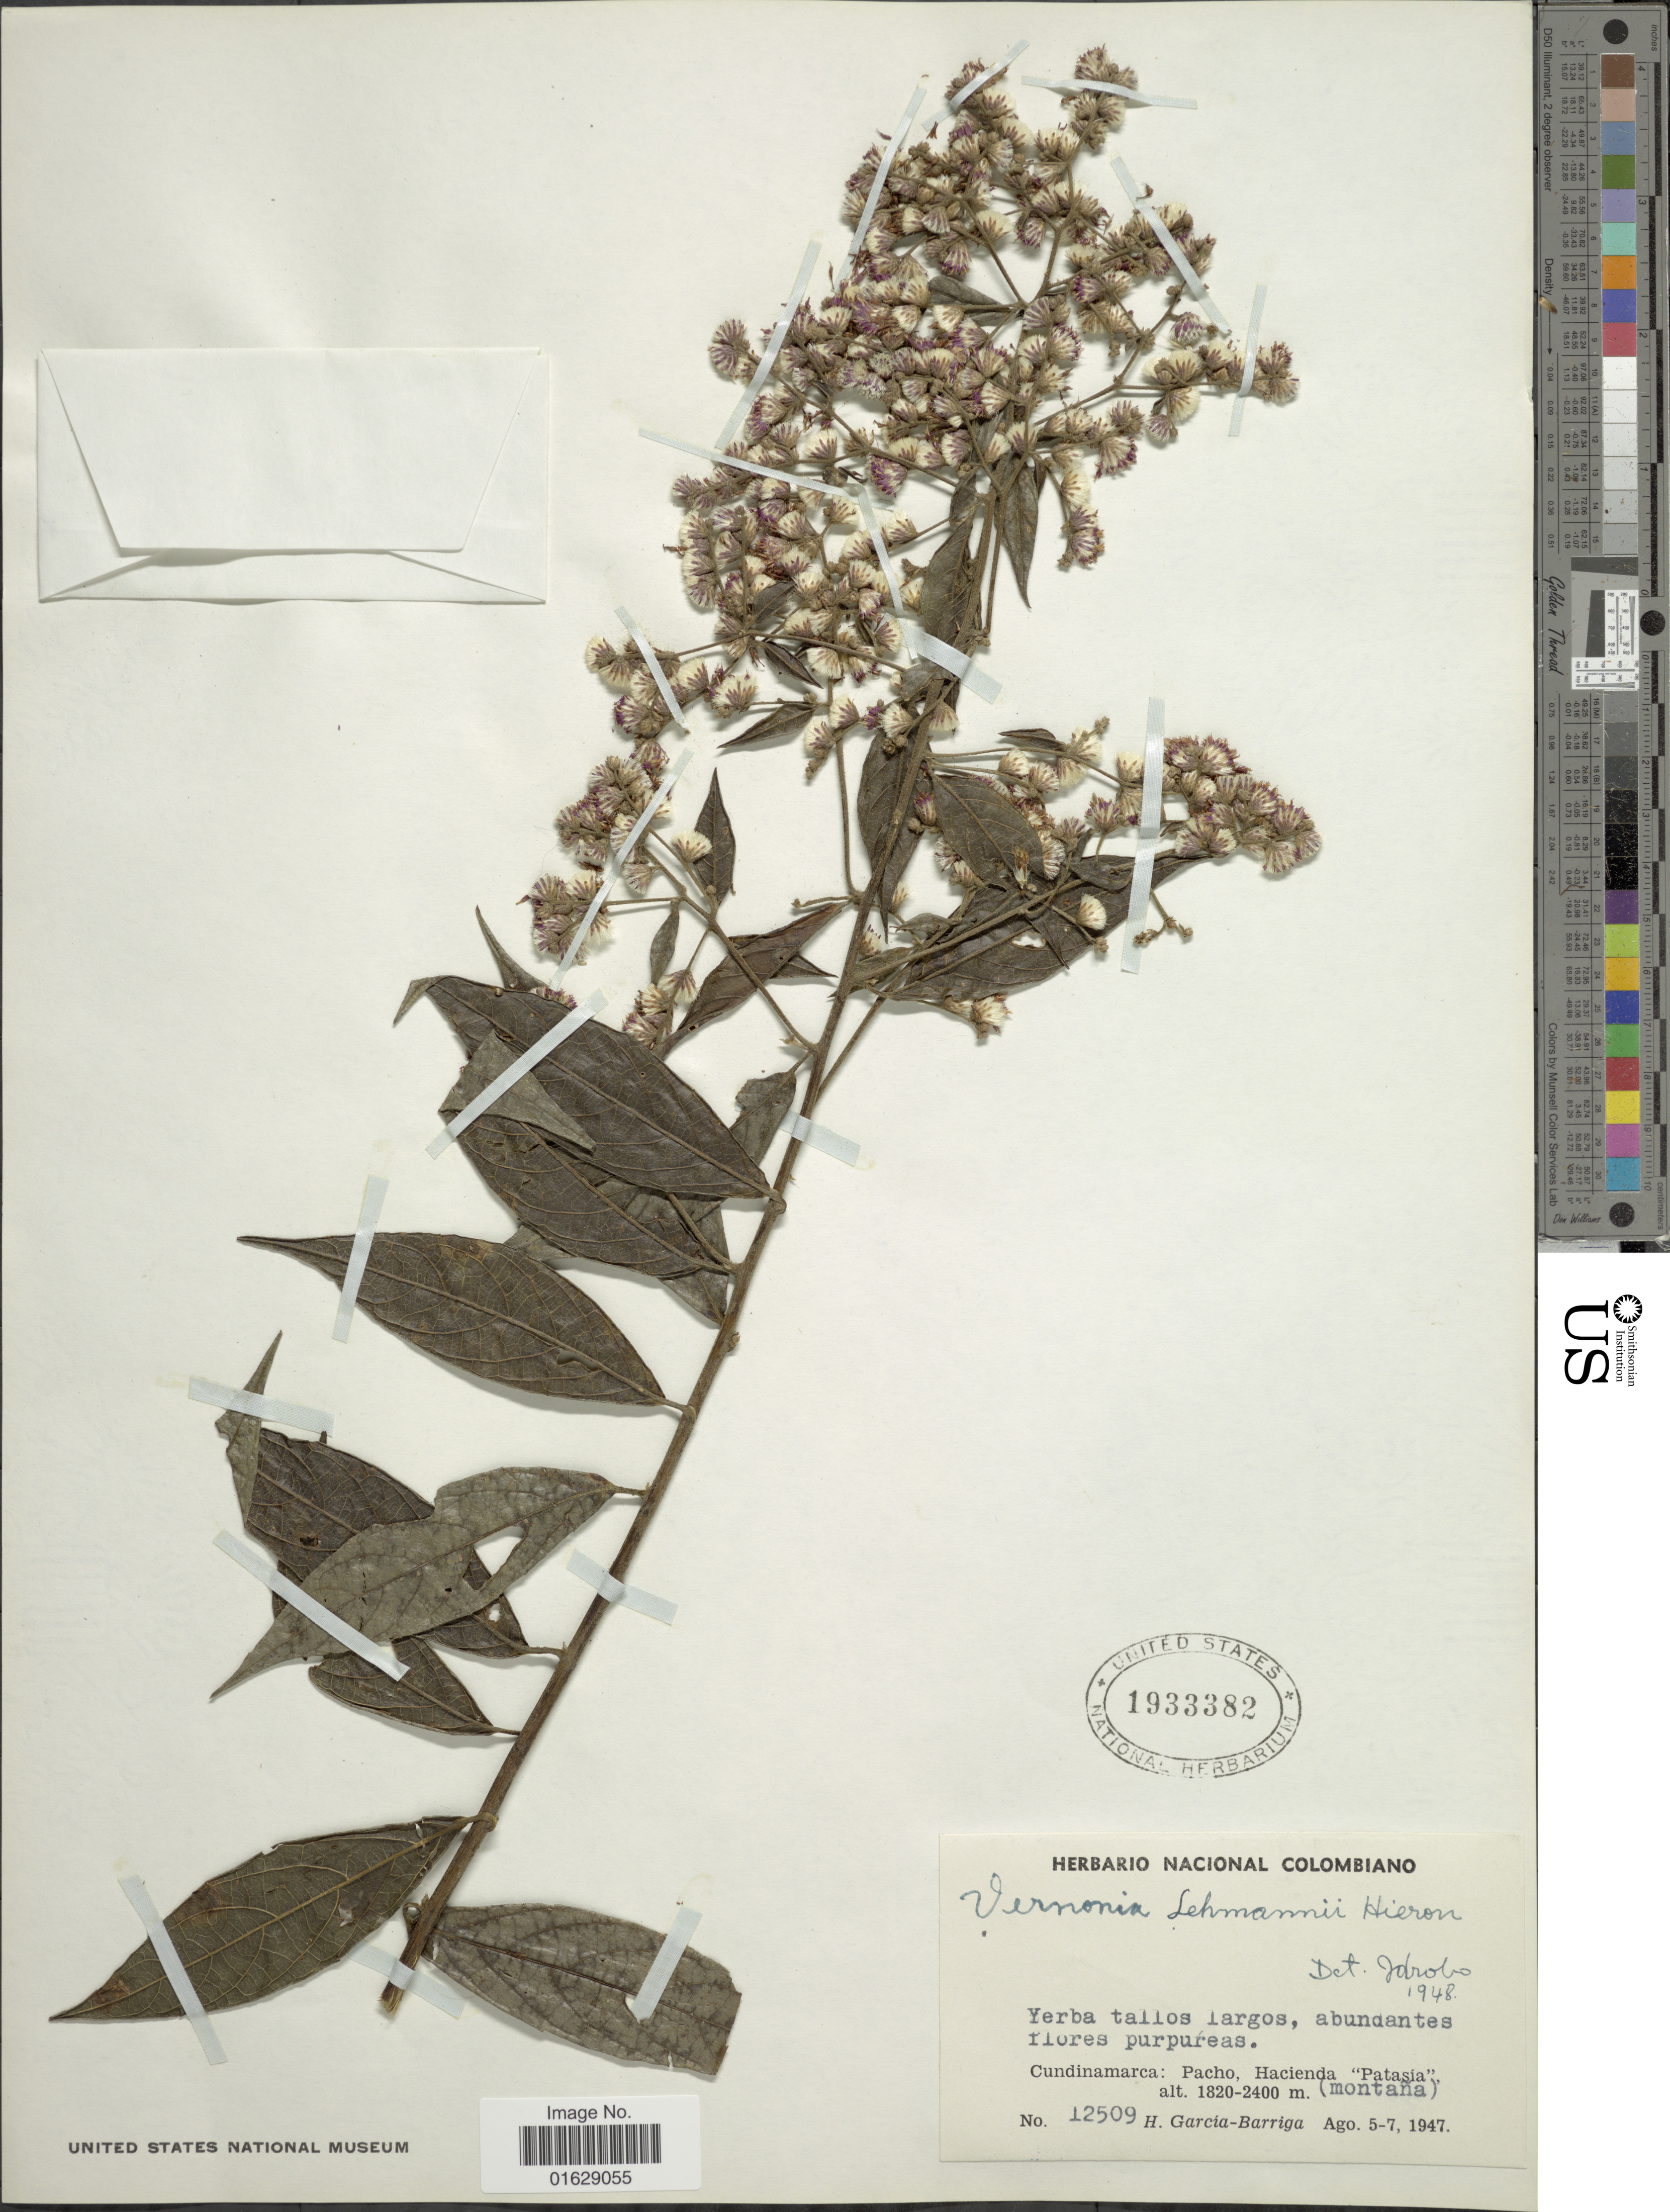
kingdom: Plantae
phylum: Tracheophyta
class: Magnoliopsida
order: Asterales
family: Asteraceae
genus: Lepidaploa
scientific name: Lepidaploa lehmannii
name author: (Hieron.) H. Rob.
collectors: H. García Barriga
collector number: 12509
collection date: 1947-08-05/1947-08-07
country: Colombia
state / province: Cundinamarca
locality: Pacho, Haqcienda 'Patasia'. (montana).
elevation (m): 1820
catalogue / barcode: US 1933382